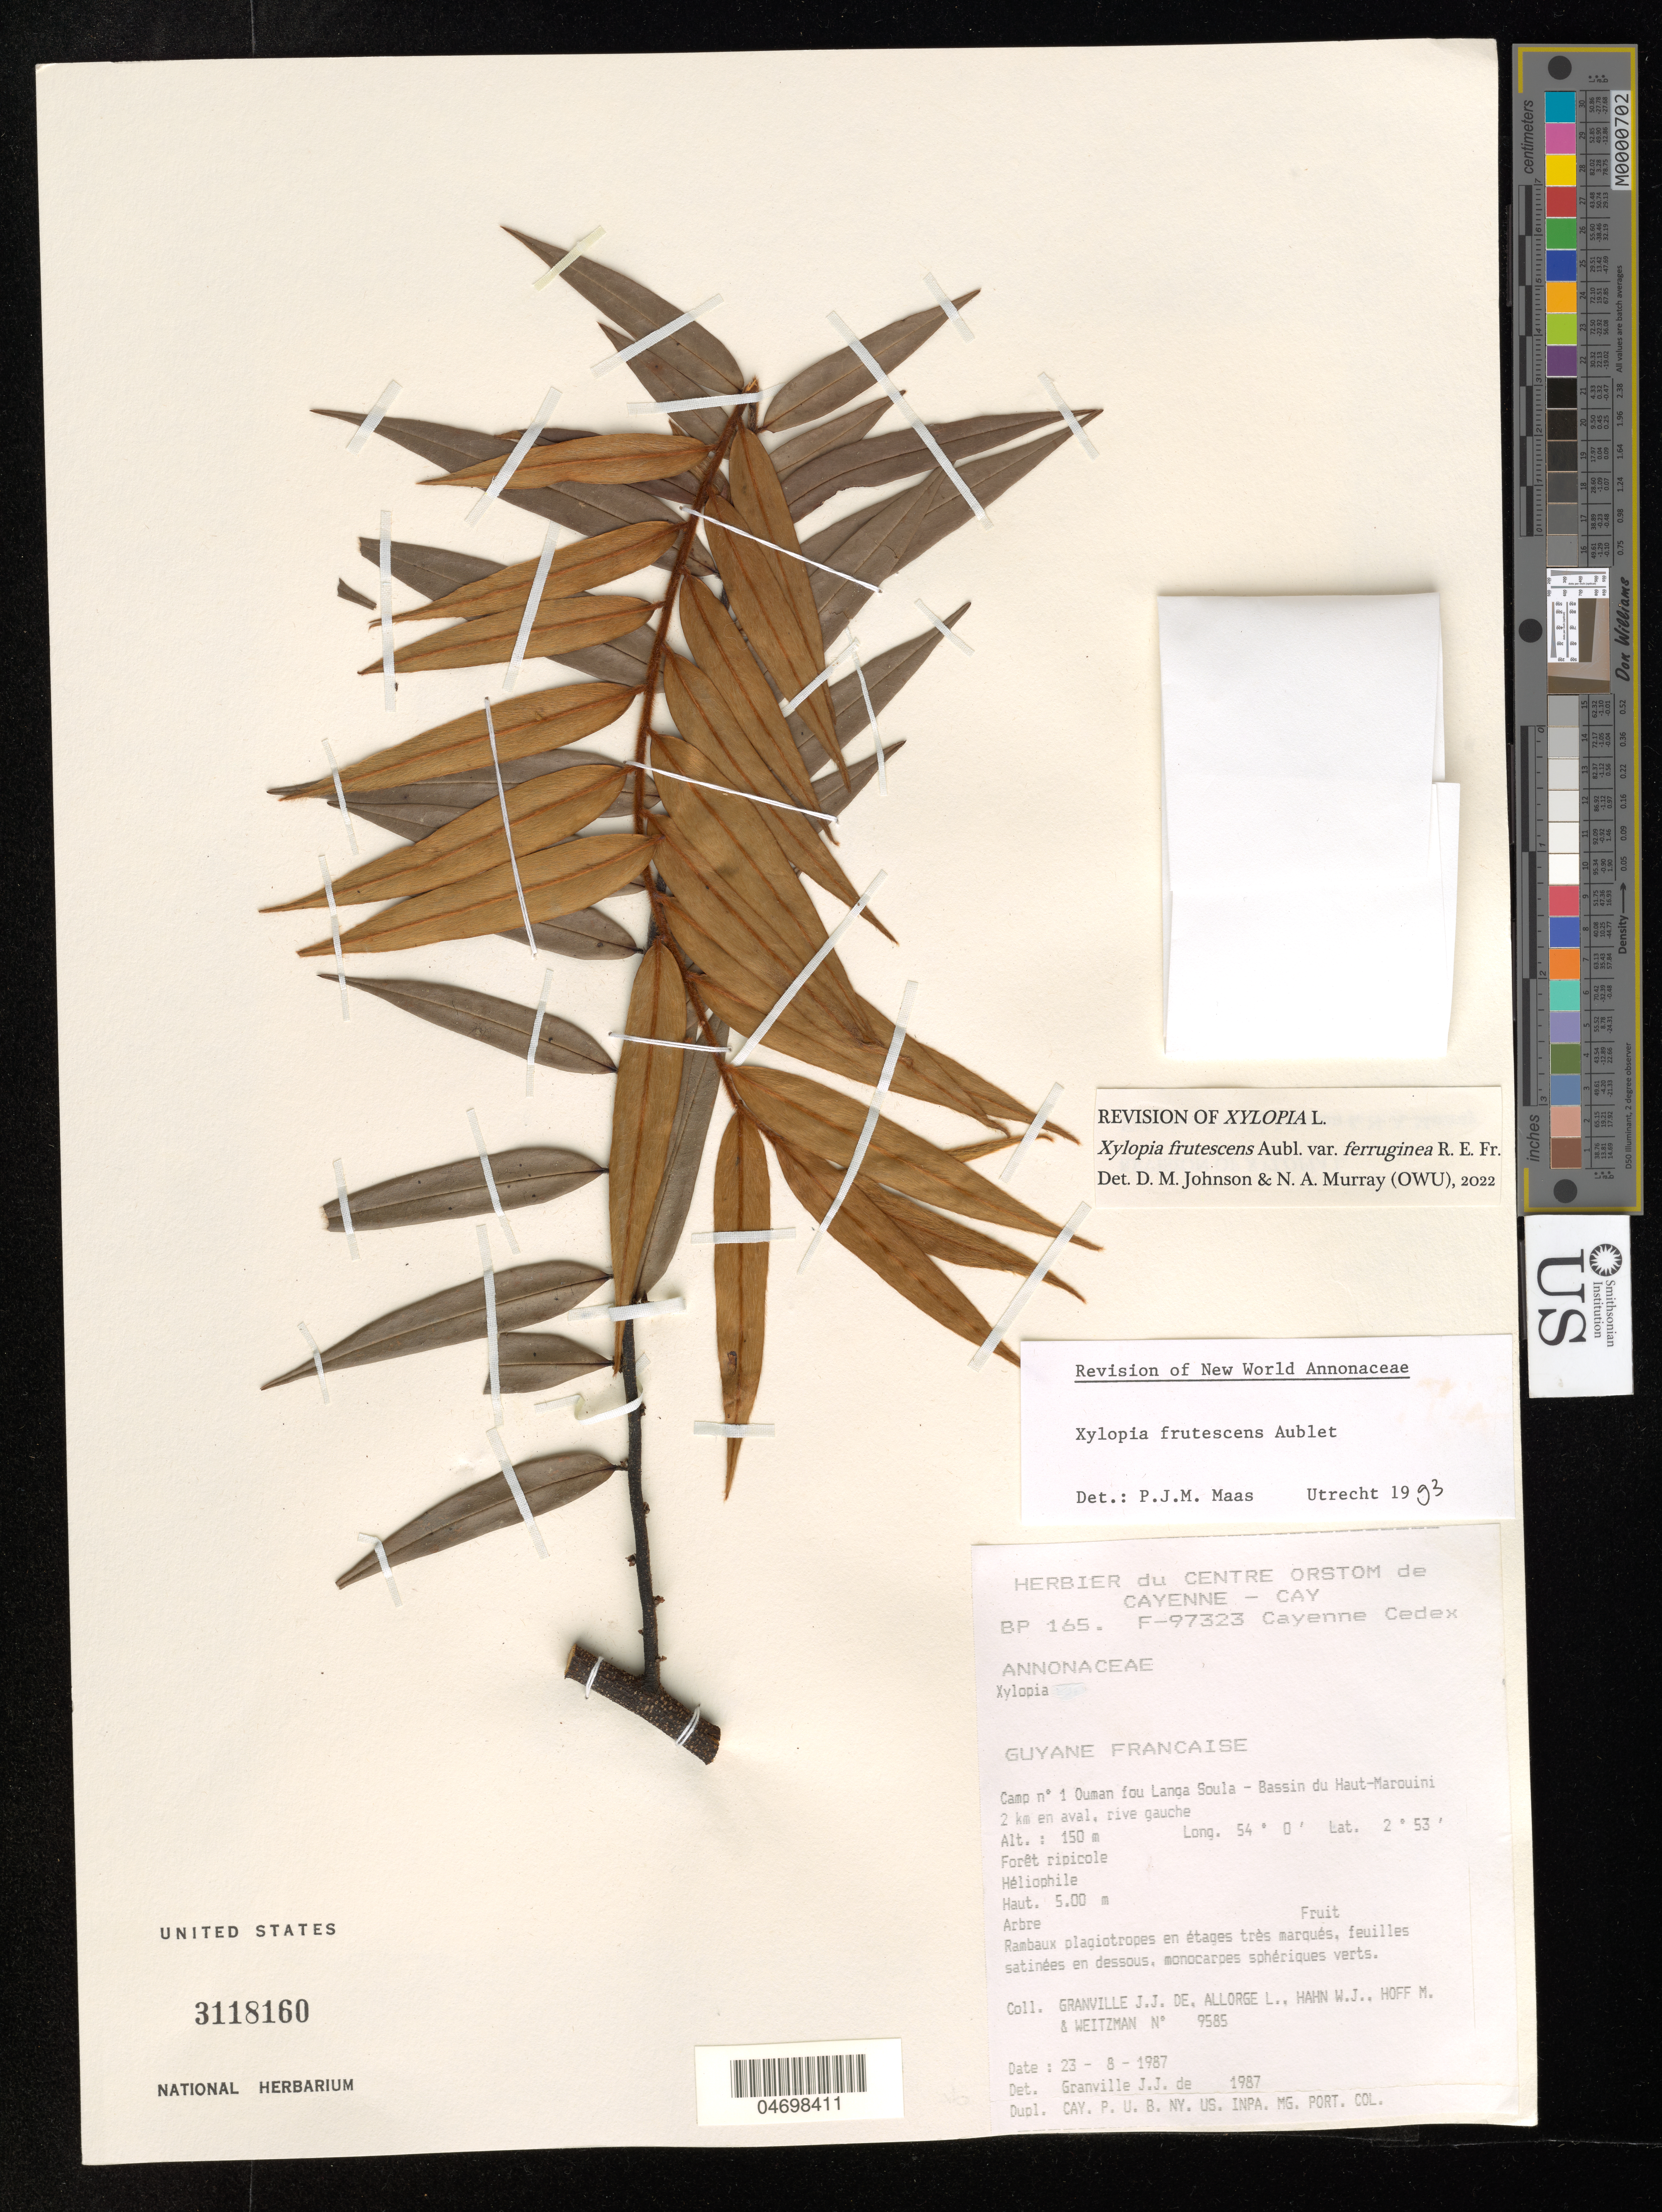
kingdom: Plantae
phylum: Tracheophyta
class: Magnoliopsida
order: Magnoliales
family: Annonaceae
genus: Xylopia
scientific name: Xylopia frutescens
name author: Aubl.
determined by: Johnson, D. M.; Murray, N. A.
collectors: J.-J. de Granville, L. Allorge, W. J. Hahn & M. Hoff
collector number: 9585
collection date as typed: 23-Aug-87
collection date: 1987-08-23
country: French Guiana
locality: Ouman fou Langa Soula, Camp #1, Bassin du Haut-Marouini; 2 km en aval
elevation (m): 145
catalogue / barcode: US 3118160